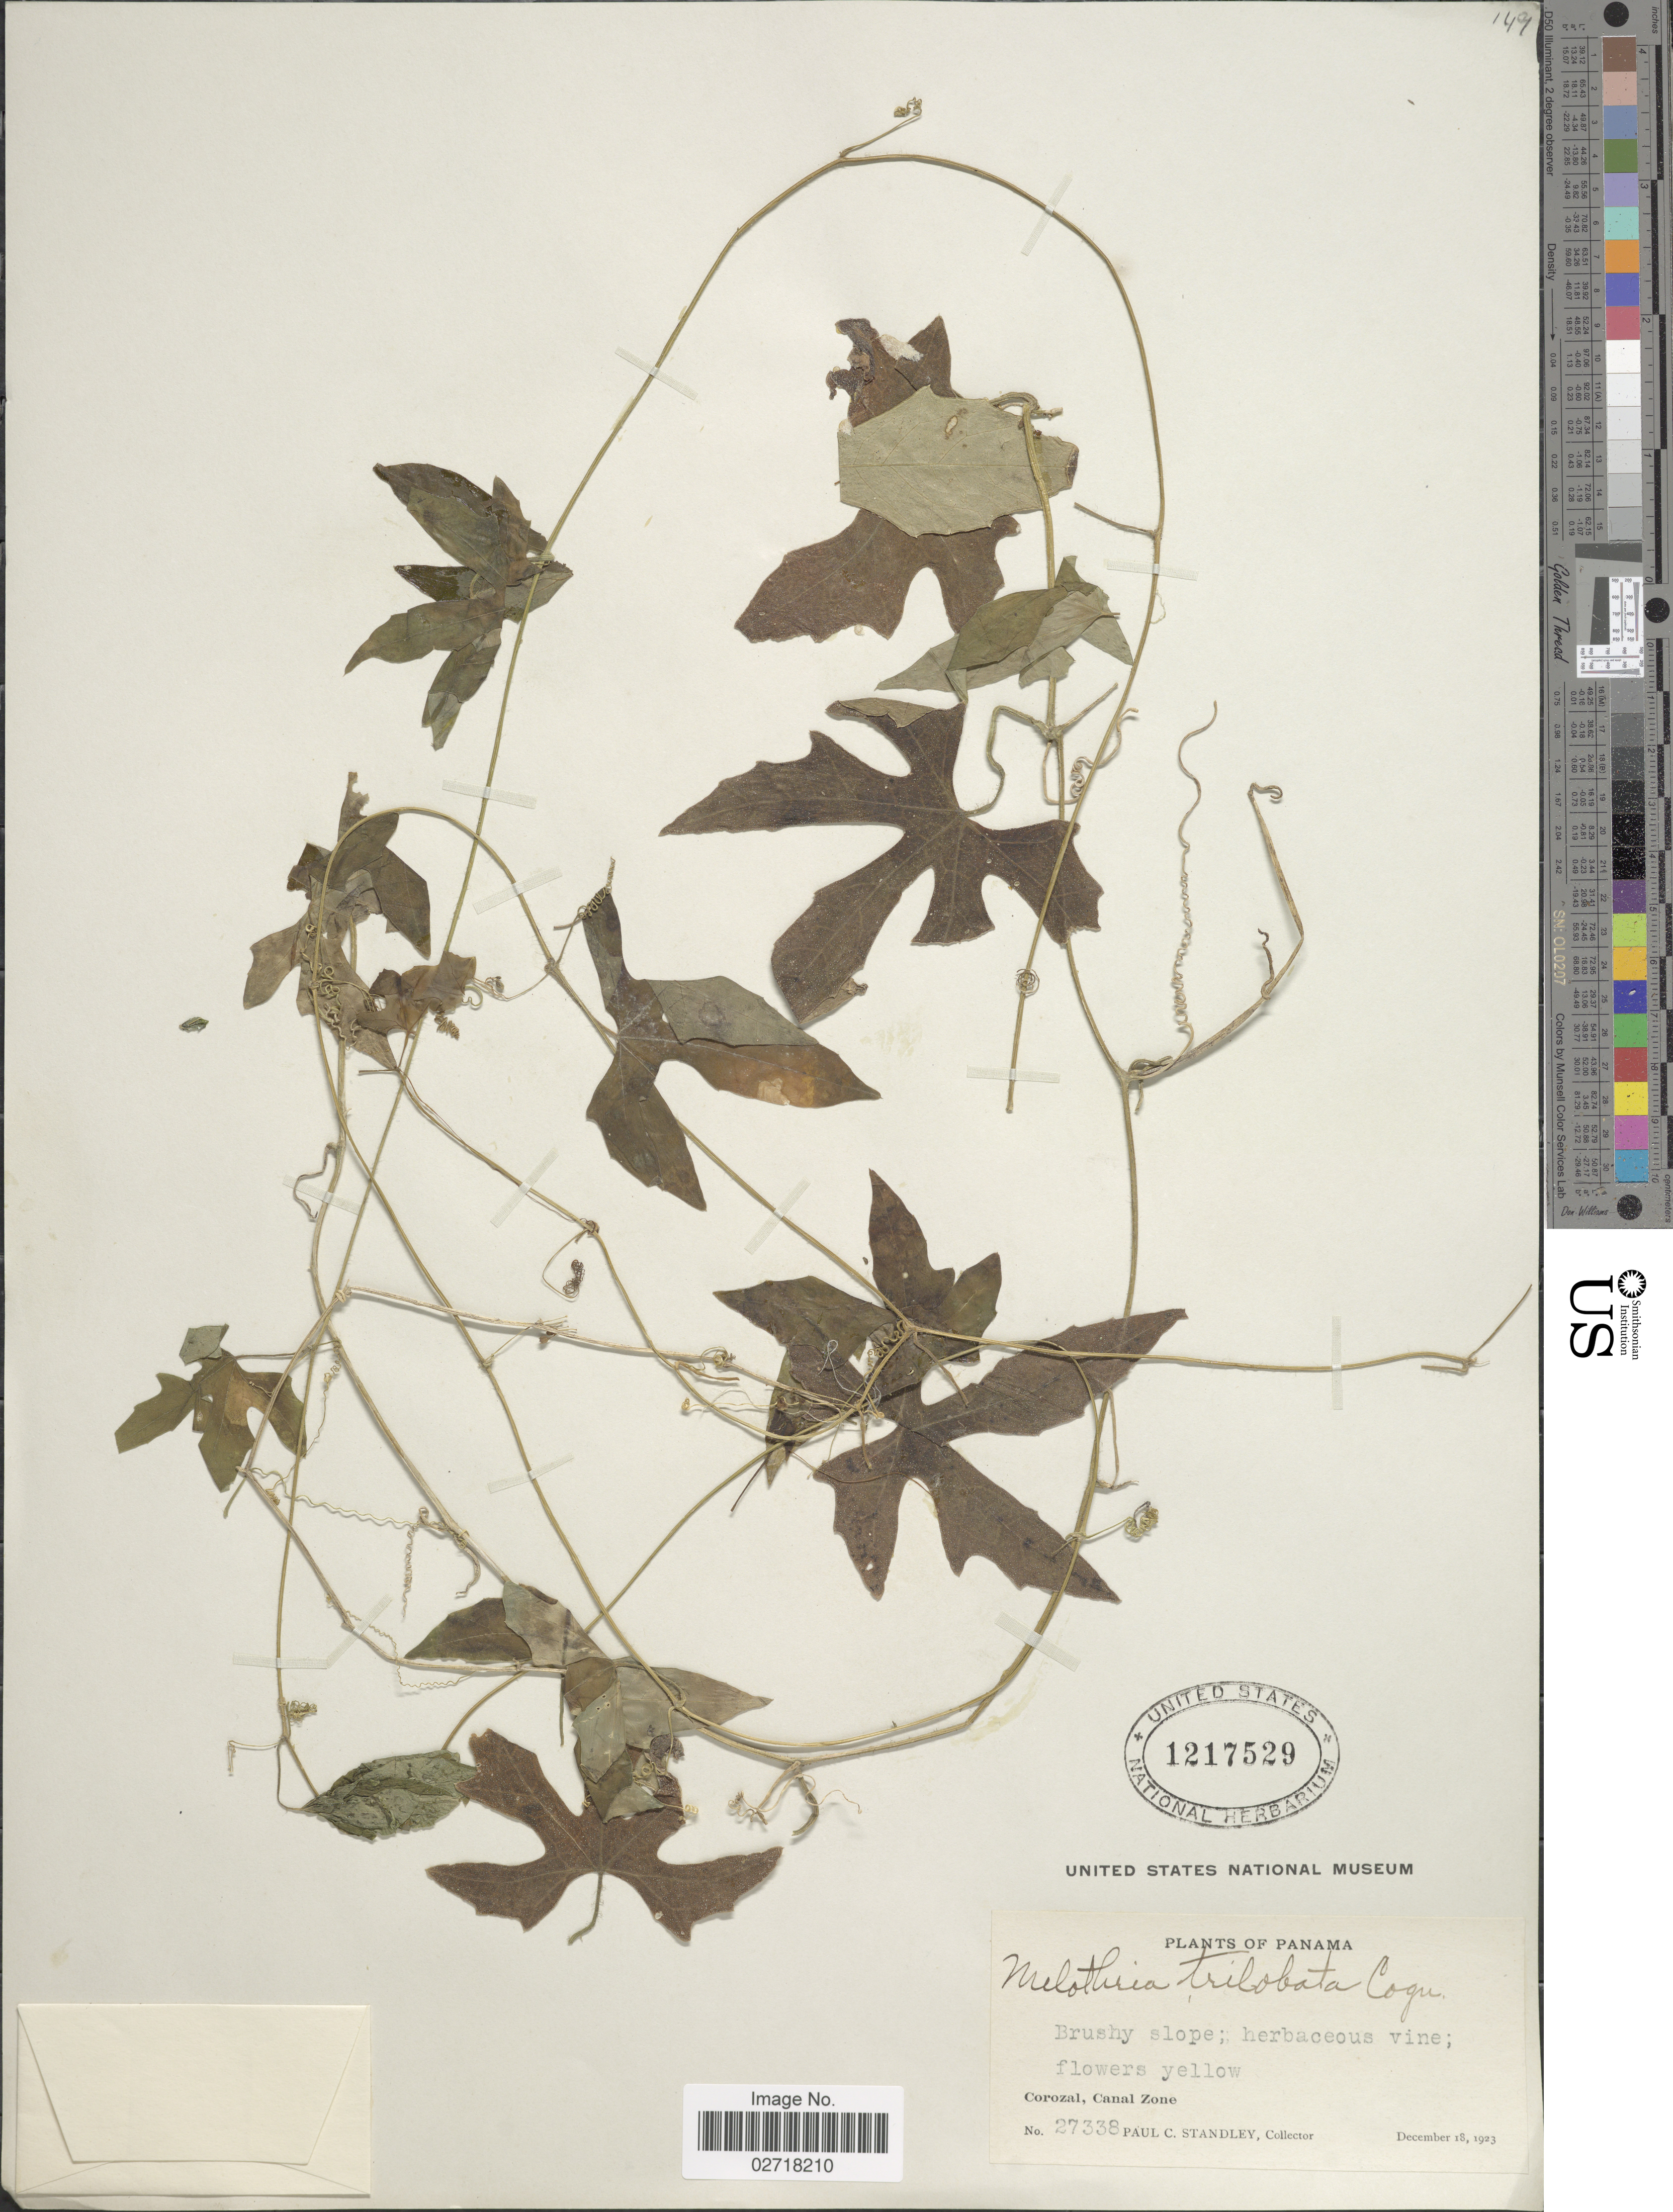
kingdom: Plantae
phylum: Tracheophyta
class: Magnoliopsida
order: Cucurbitales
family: Cucurbitaceae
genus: Melothria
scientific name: Melothria trilobata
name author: Cogn.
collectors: P. C. Standley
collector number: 27338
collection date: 1923-12-18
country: Panama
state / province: Colón / Panamá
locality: Corozal, Canal Zone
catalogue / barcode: US 1217529